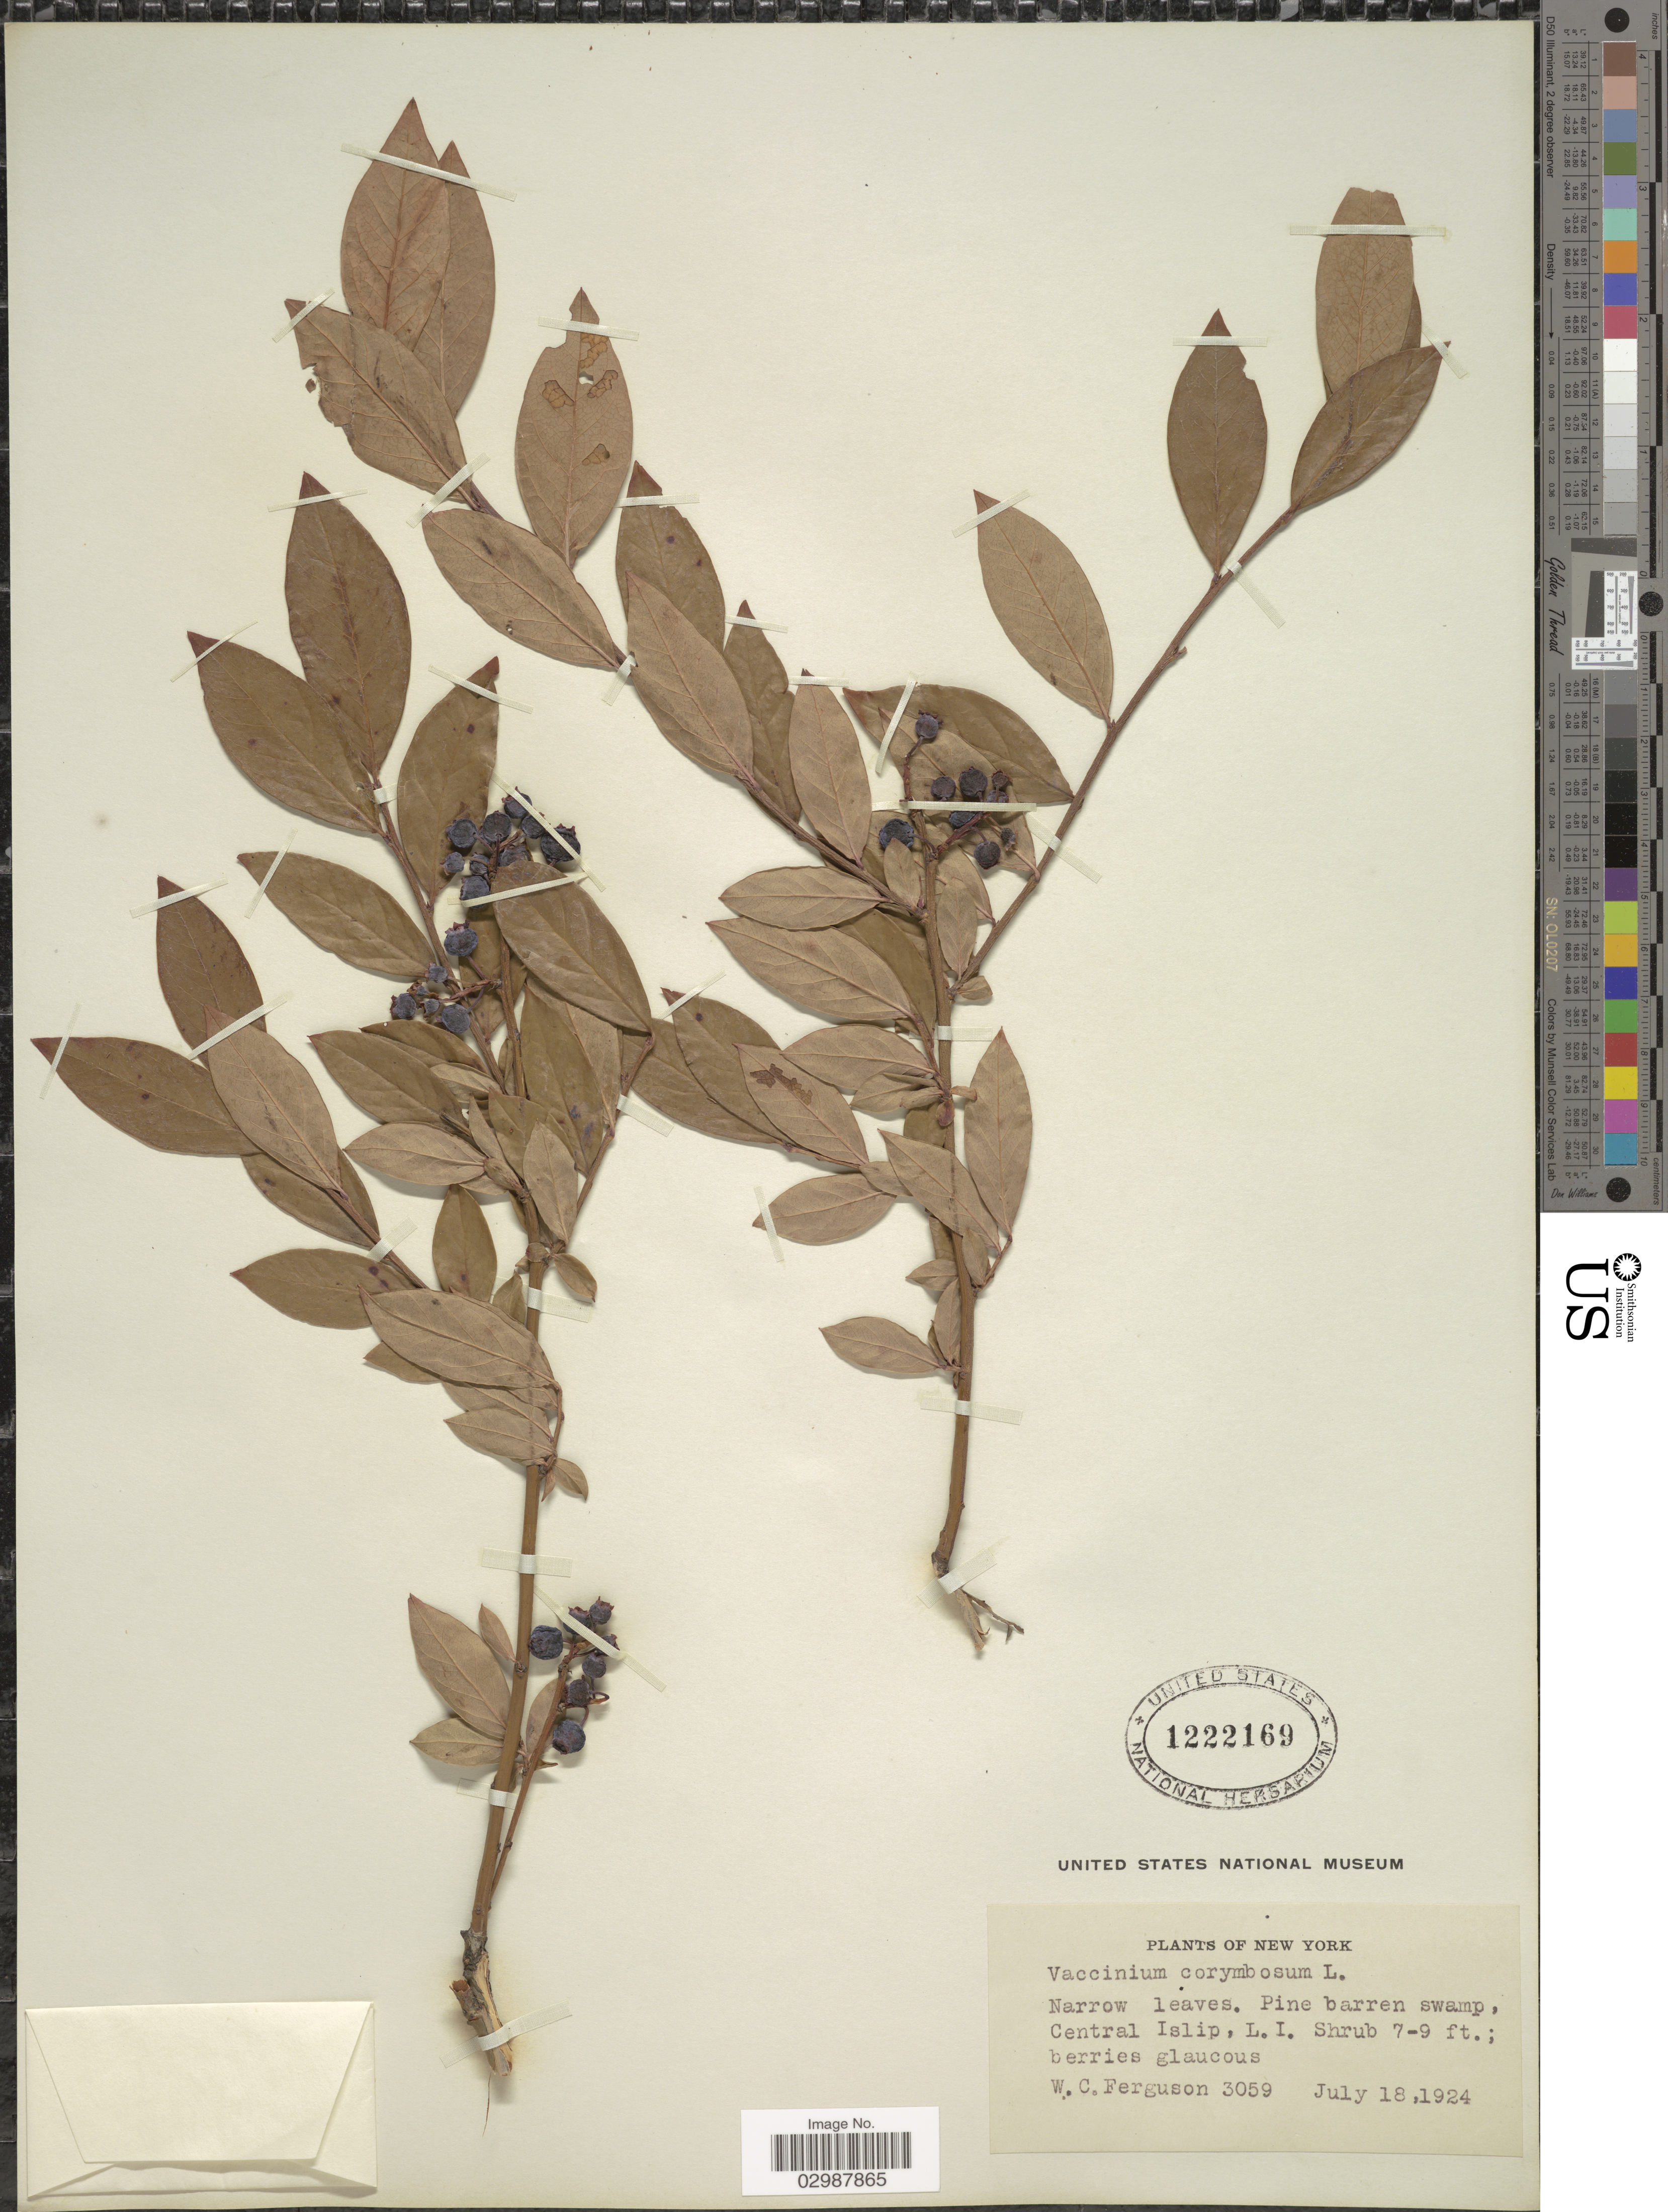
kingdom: Plantae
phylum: Tracheophyta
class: Magnoliopsida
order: Ericales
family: Ericaceae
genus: Vaccinium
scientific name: Vaccinium corymbosum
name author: L.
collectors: W. Ferguson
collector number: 3059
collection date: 1924-07-18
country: United States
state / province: New York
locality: Pine barren swamp, Central Islip, L. I.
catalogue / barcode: US 1222169